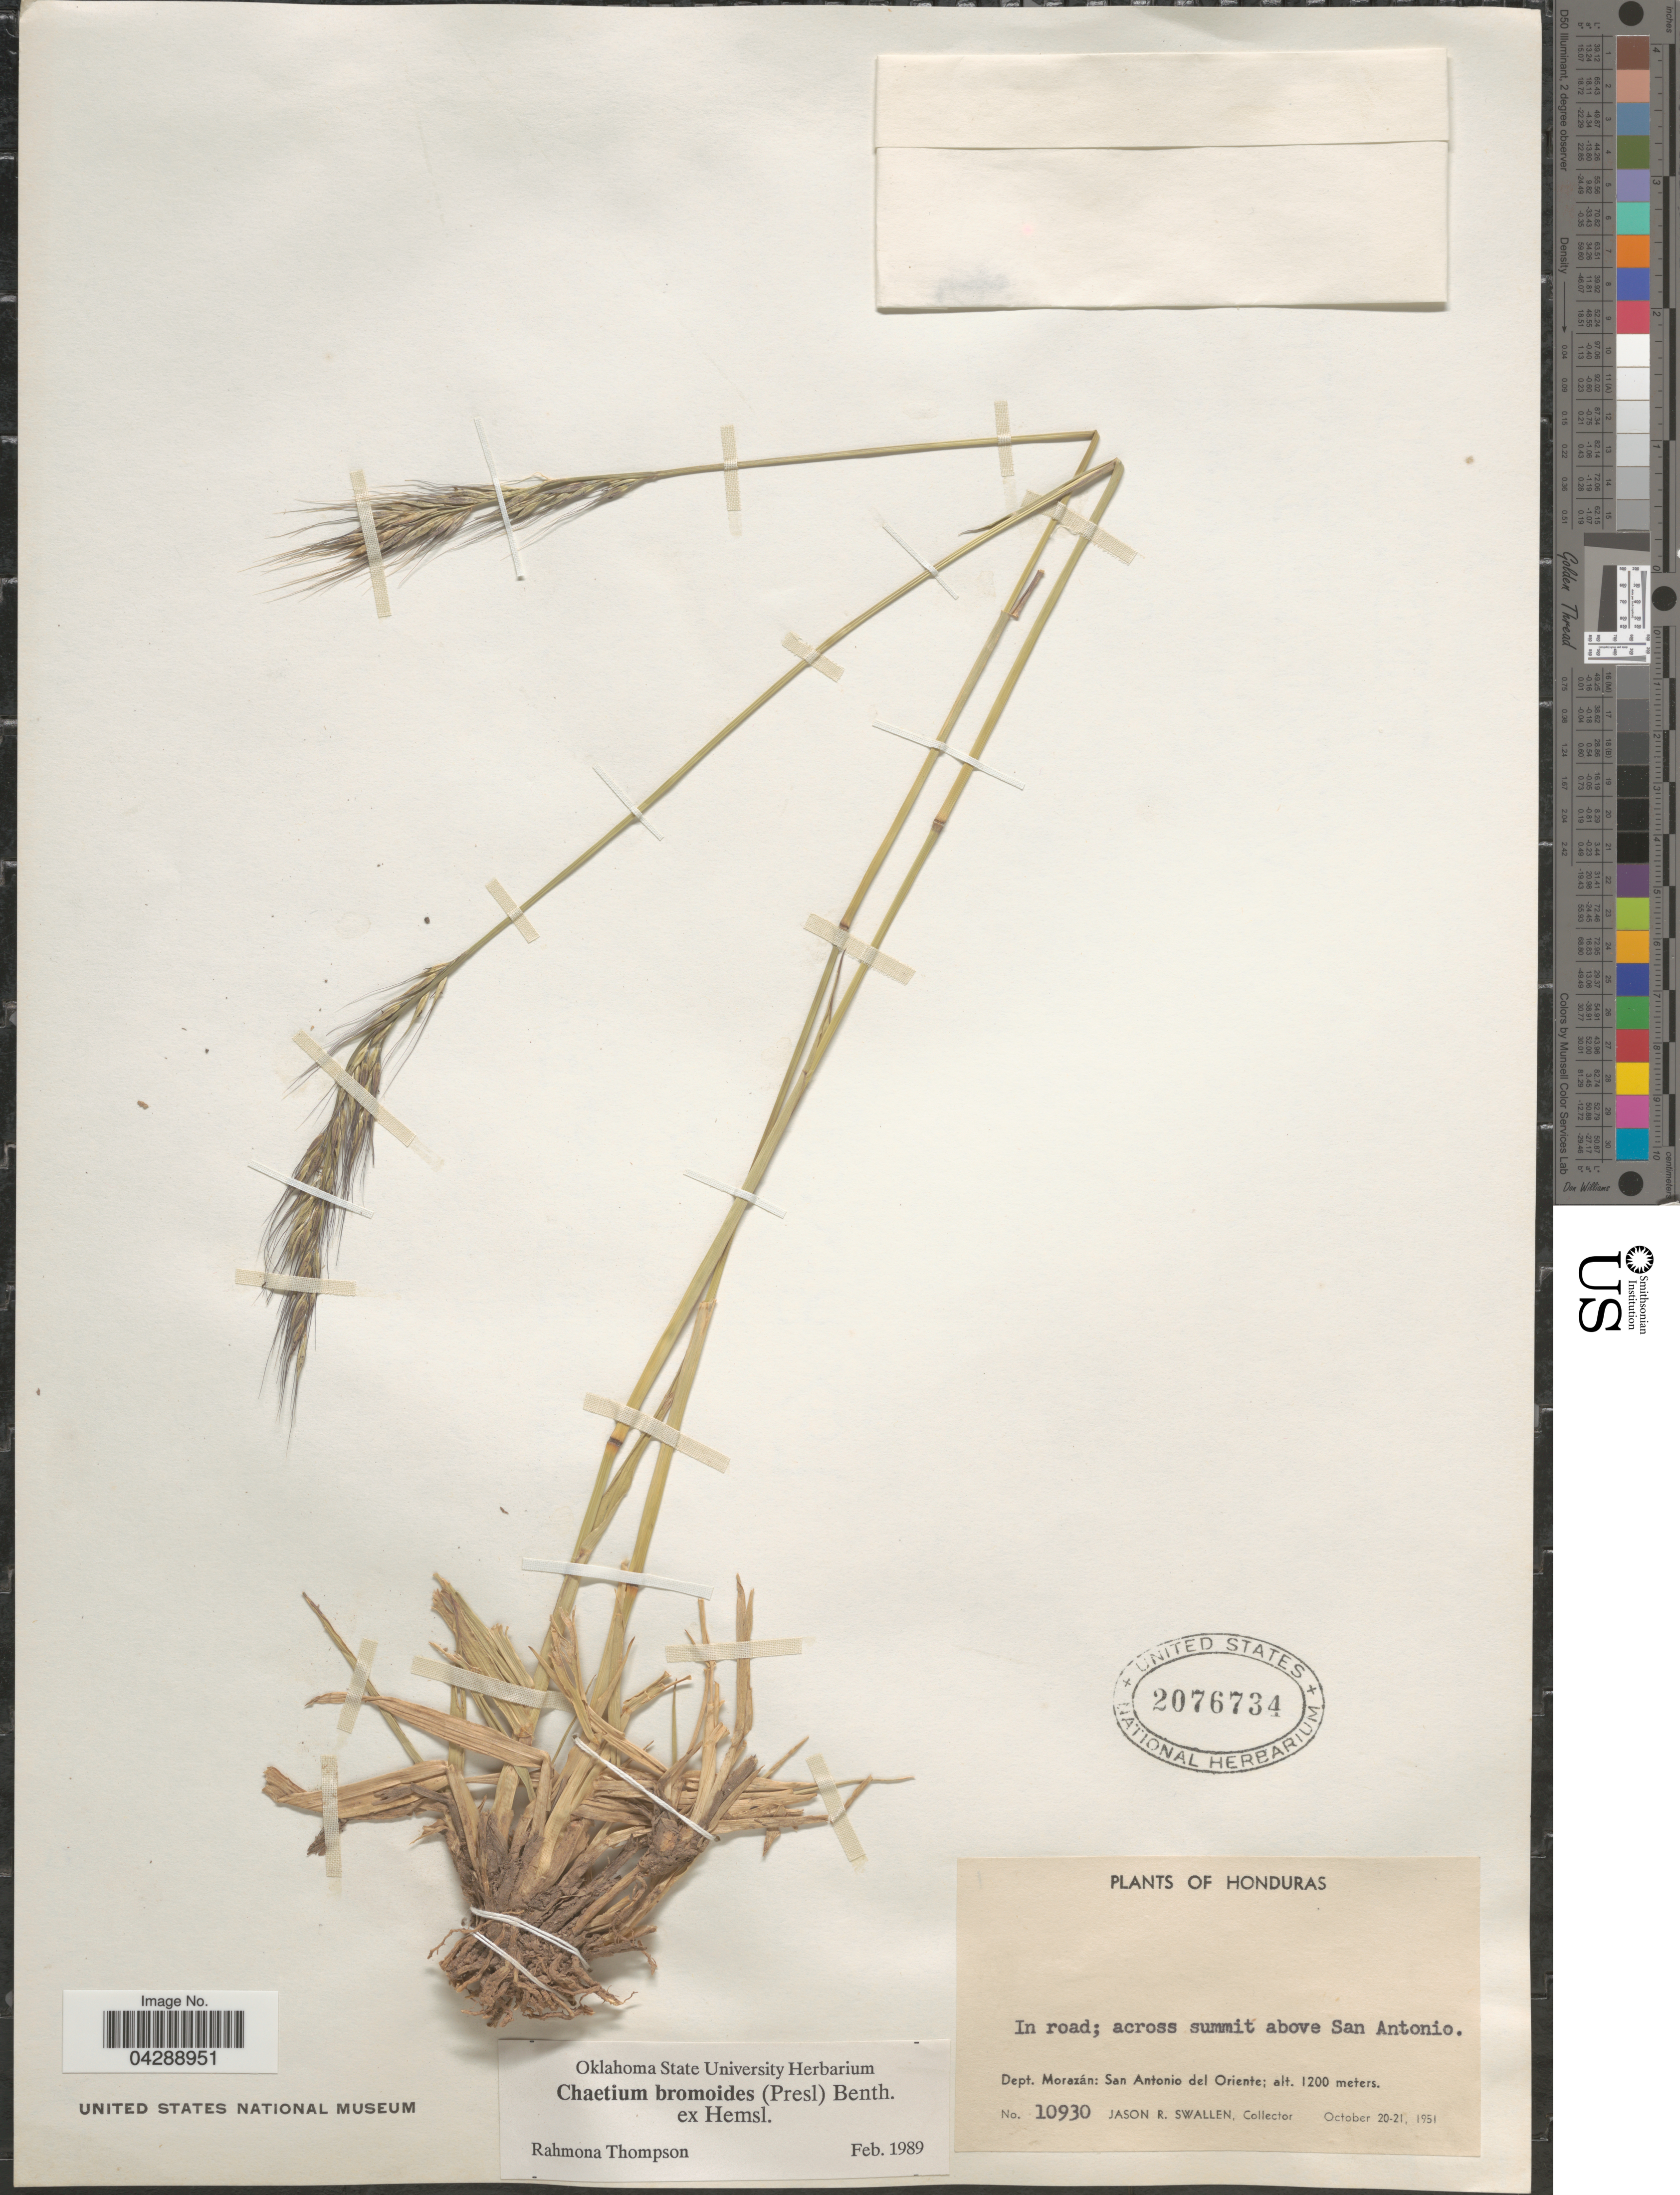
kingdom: Plantae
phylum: Tracheophyta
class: Liliopsida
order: Poales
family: Poaceae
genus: Chaetium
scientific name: Chaetium bromoides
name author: (J. Presl) Benth. ex Hemsl.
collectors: J. R. Swallen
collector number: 10930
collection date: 1951-10-20/1951-10-21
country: Honduras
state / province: Fco. Morazán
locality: Across summit above San Antonio. Dept. Morazán: San Antonio del Oriente.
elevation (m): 1200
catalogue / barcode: US 2076734